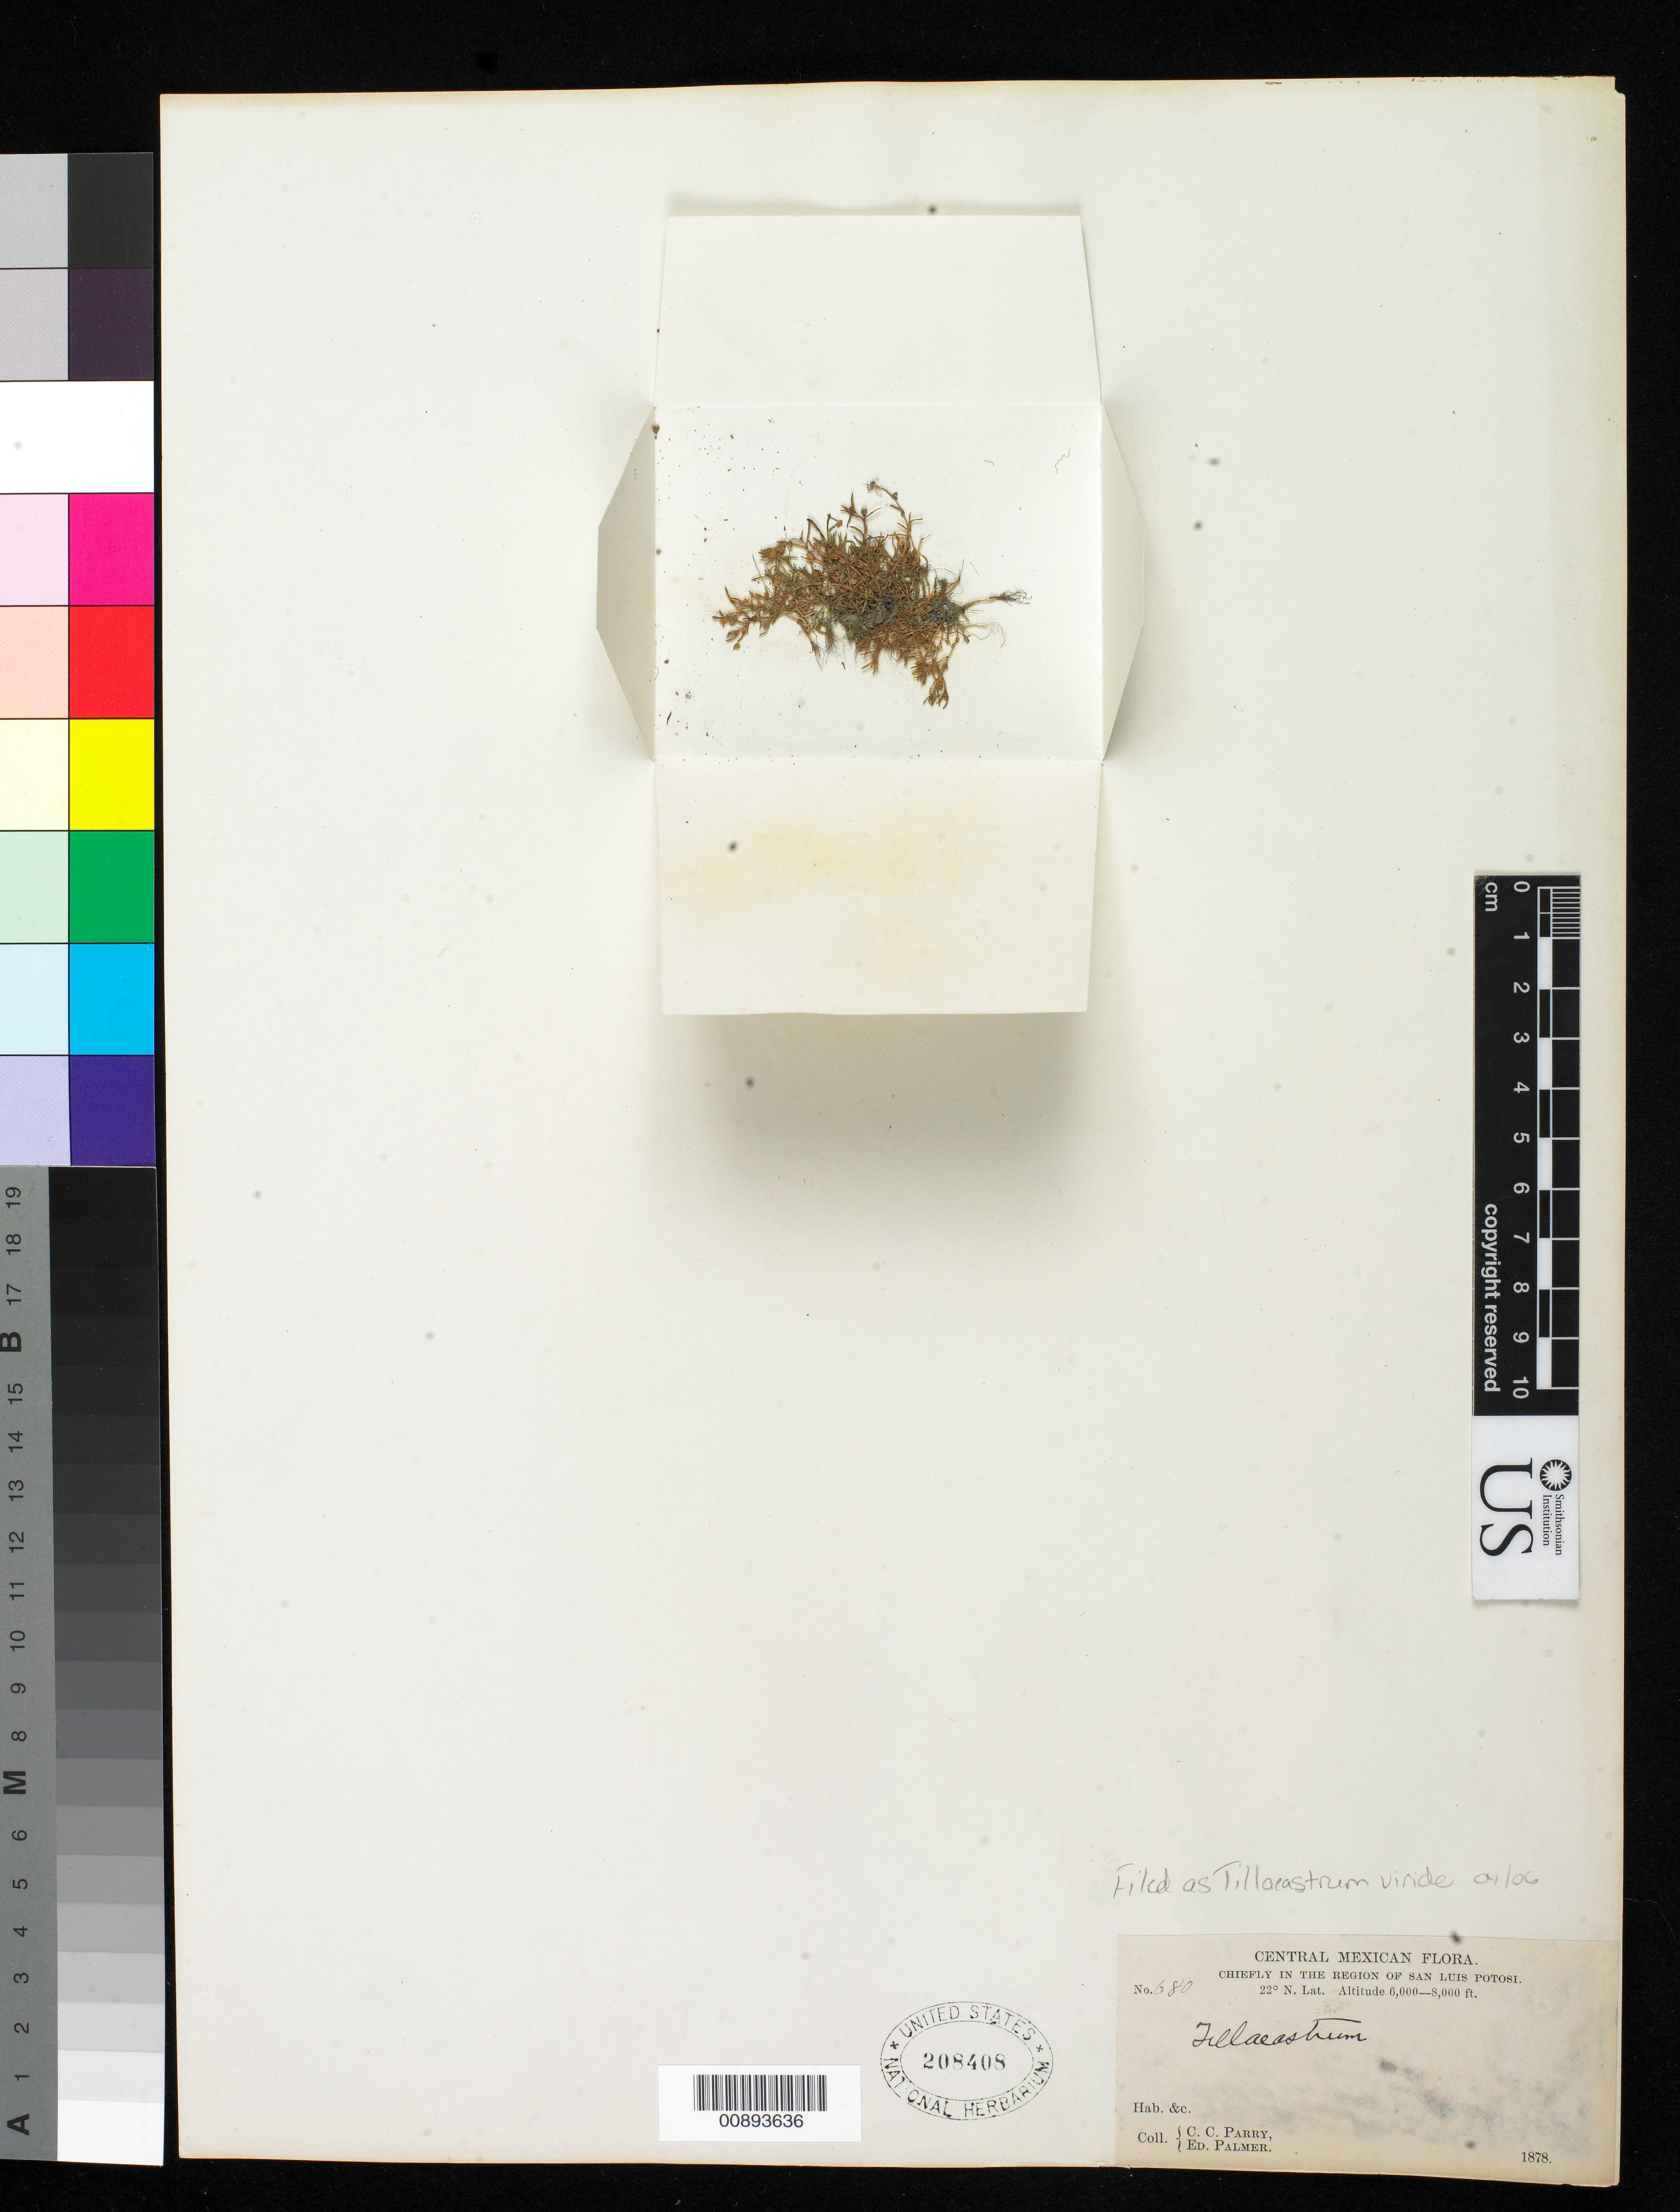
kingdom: Plantae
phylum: Tracheophyta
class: Magnoliopsida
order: Saxifragales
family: Crassulaceae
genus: Crassula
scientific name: Crassula aquatica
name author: (L.) Schönland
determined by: Brunner, D.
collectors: C. C. Parry & E. Palmer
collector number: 680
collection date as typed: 1878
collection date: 1878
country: Mexico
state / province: San Luis Potosí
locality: Chiefly in the region of San Luis Potosí.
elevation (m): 1829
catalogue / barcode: US 208408